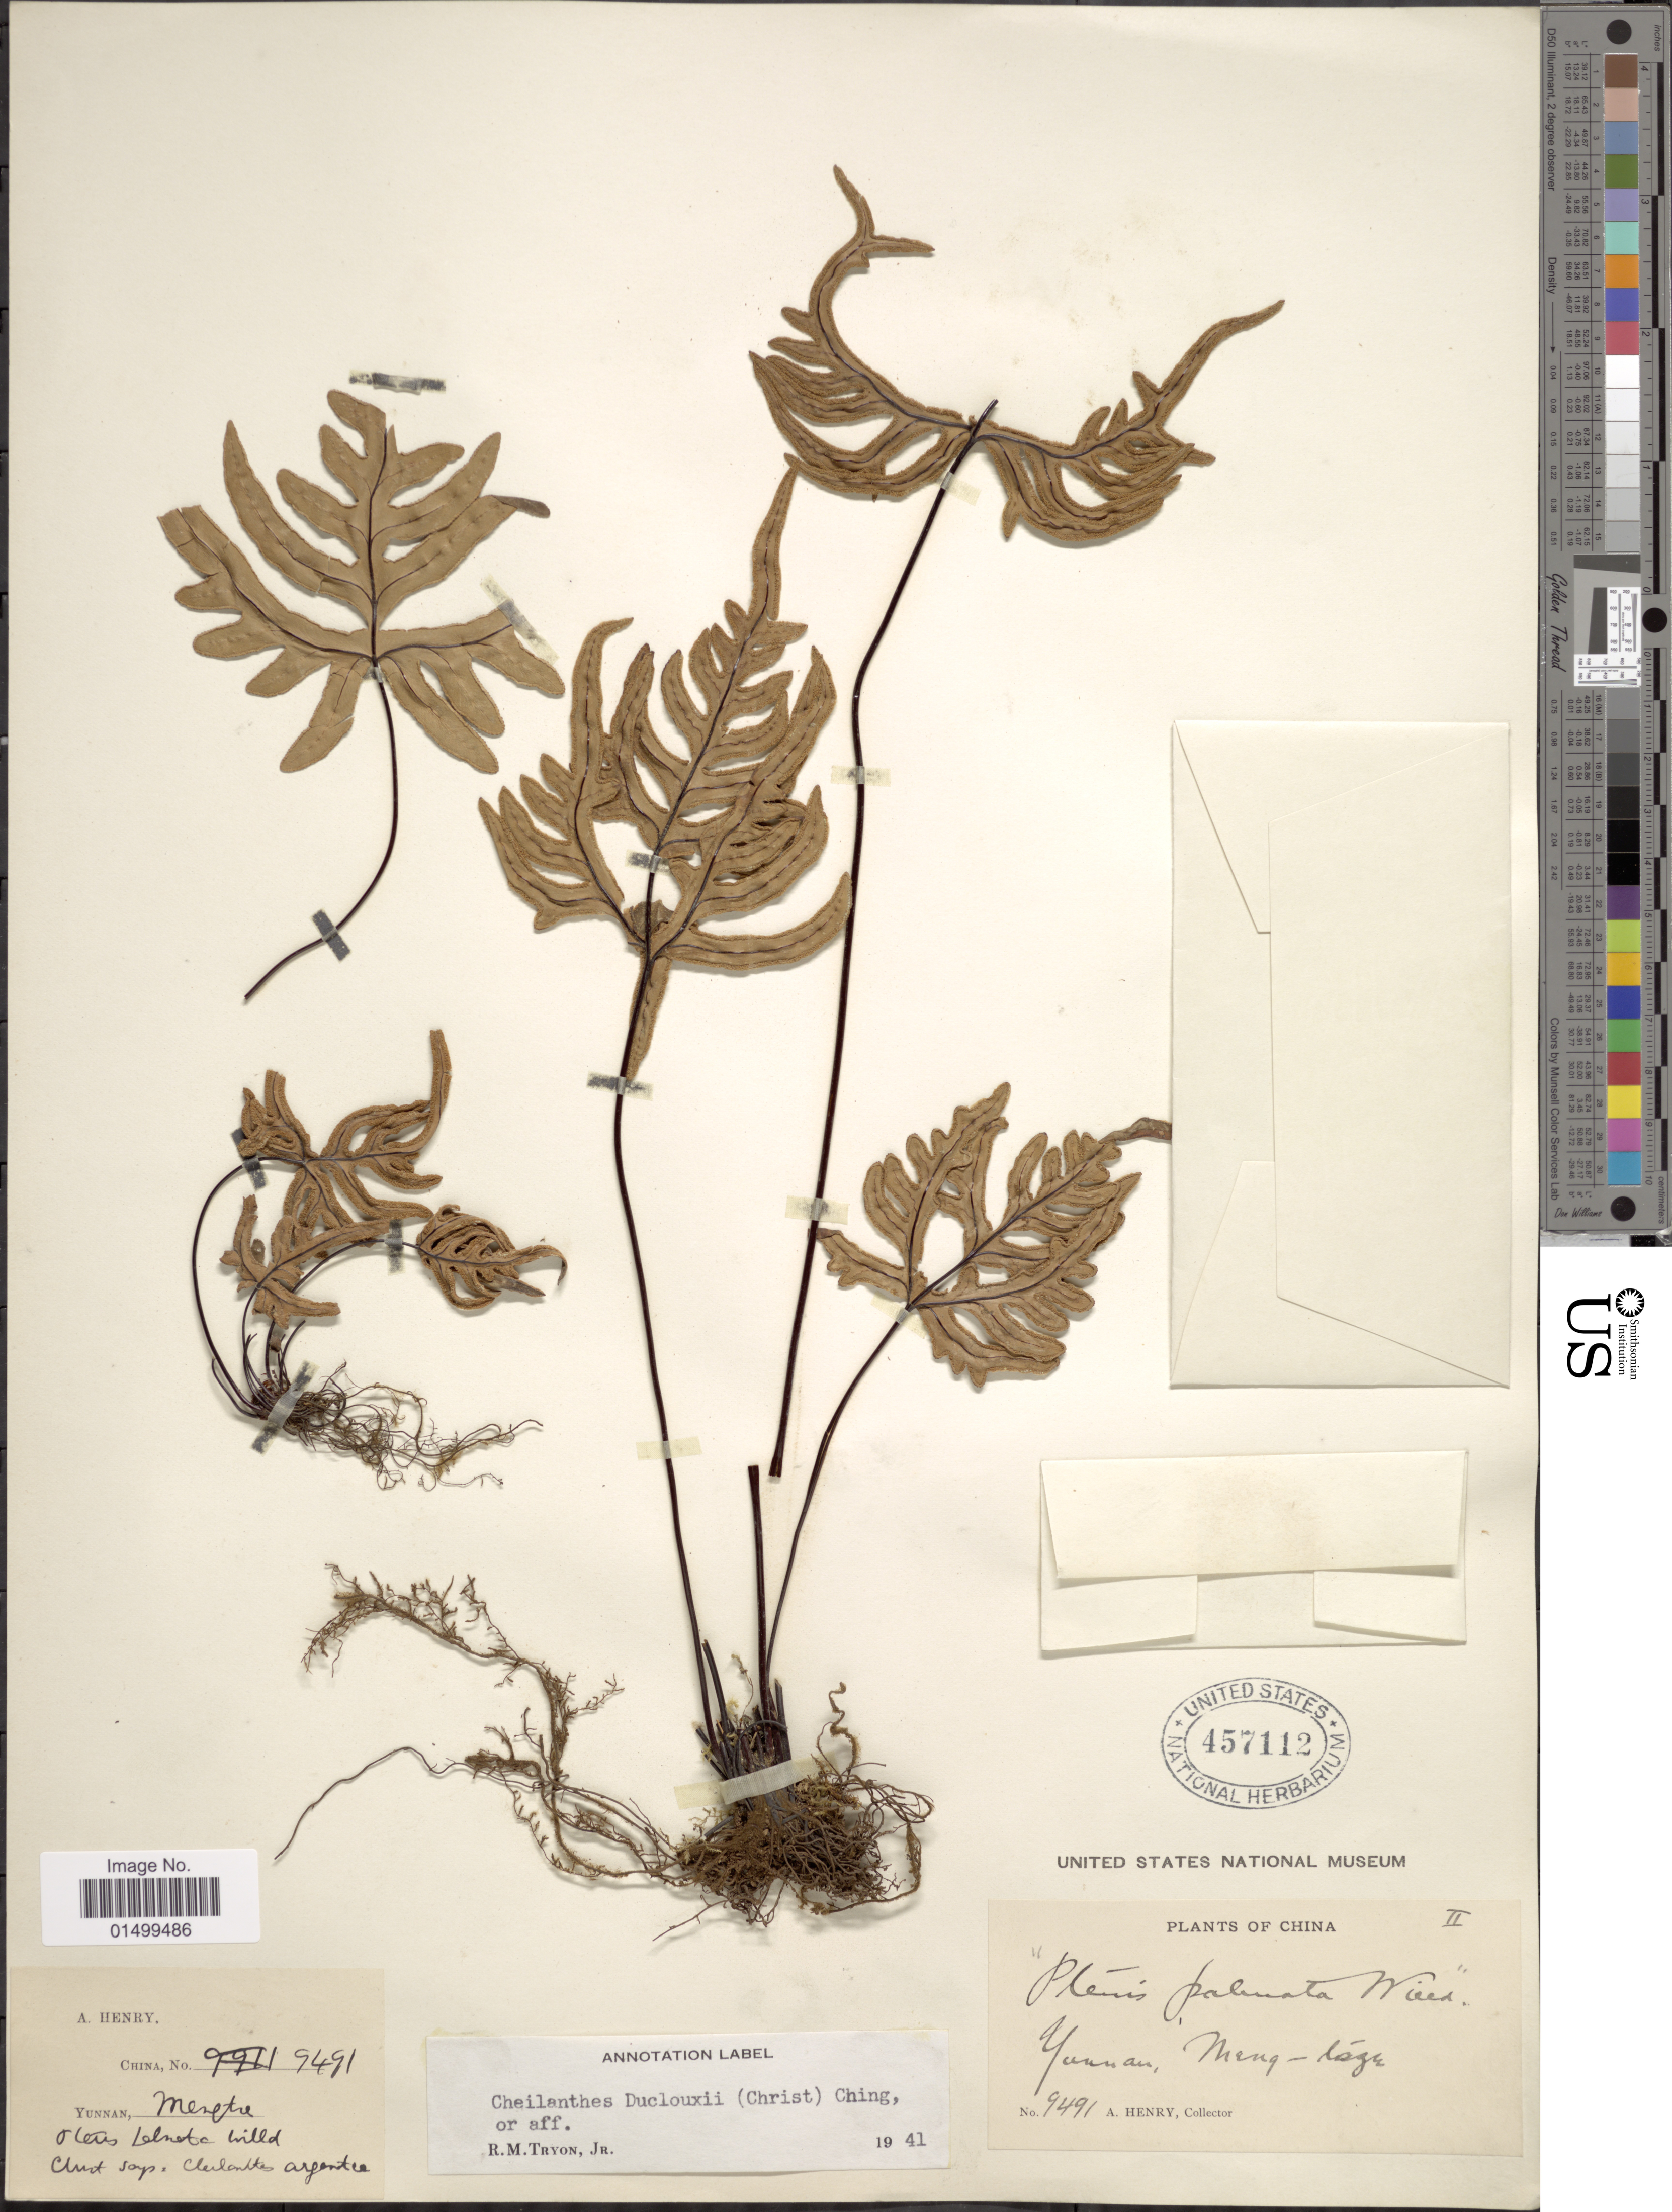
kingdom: Plantae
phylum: Tracheophyta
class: Polypodiopsida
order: Polypodiales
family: Pteridaceae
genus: Cheilanthes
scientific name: Cheilanthes duclouxii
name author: (Christ) Ching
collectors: A. Henry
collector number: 9491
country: China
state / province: Yunnan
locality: Mengtze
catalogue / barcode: US 457112